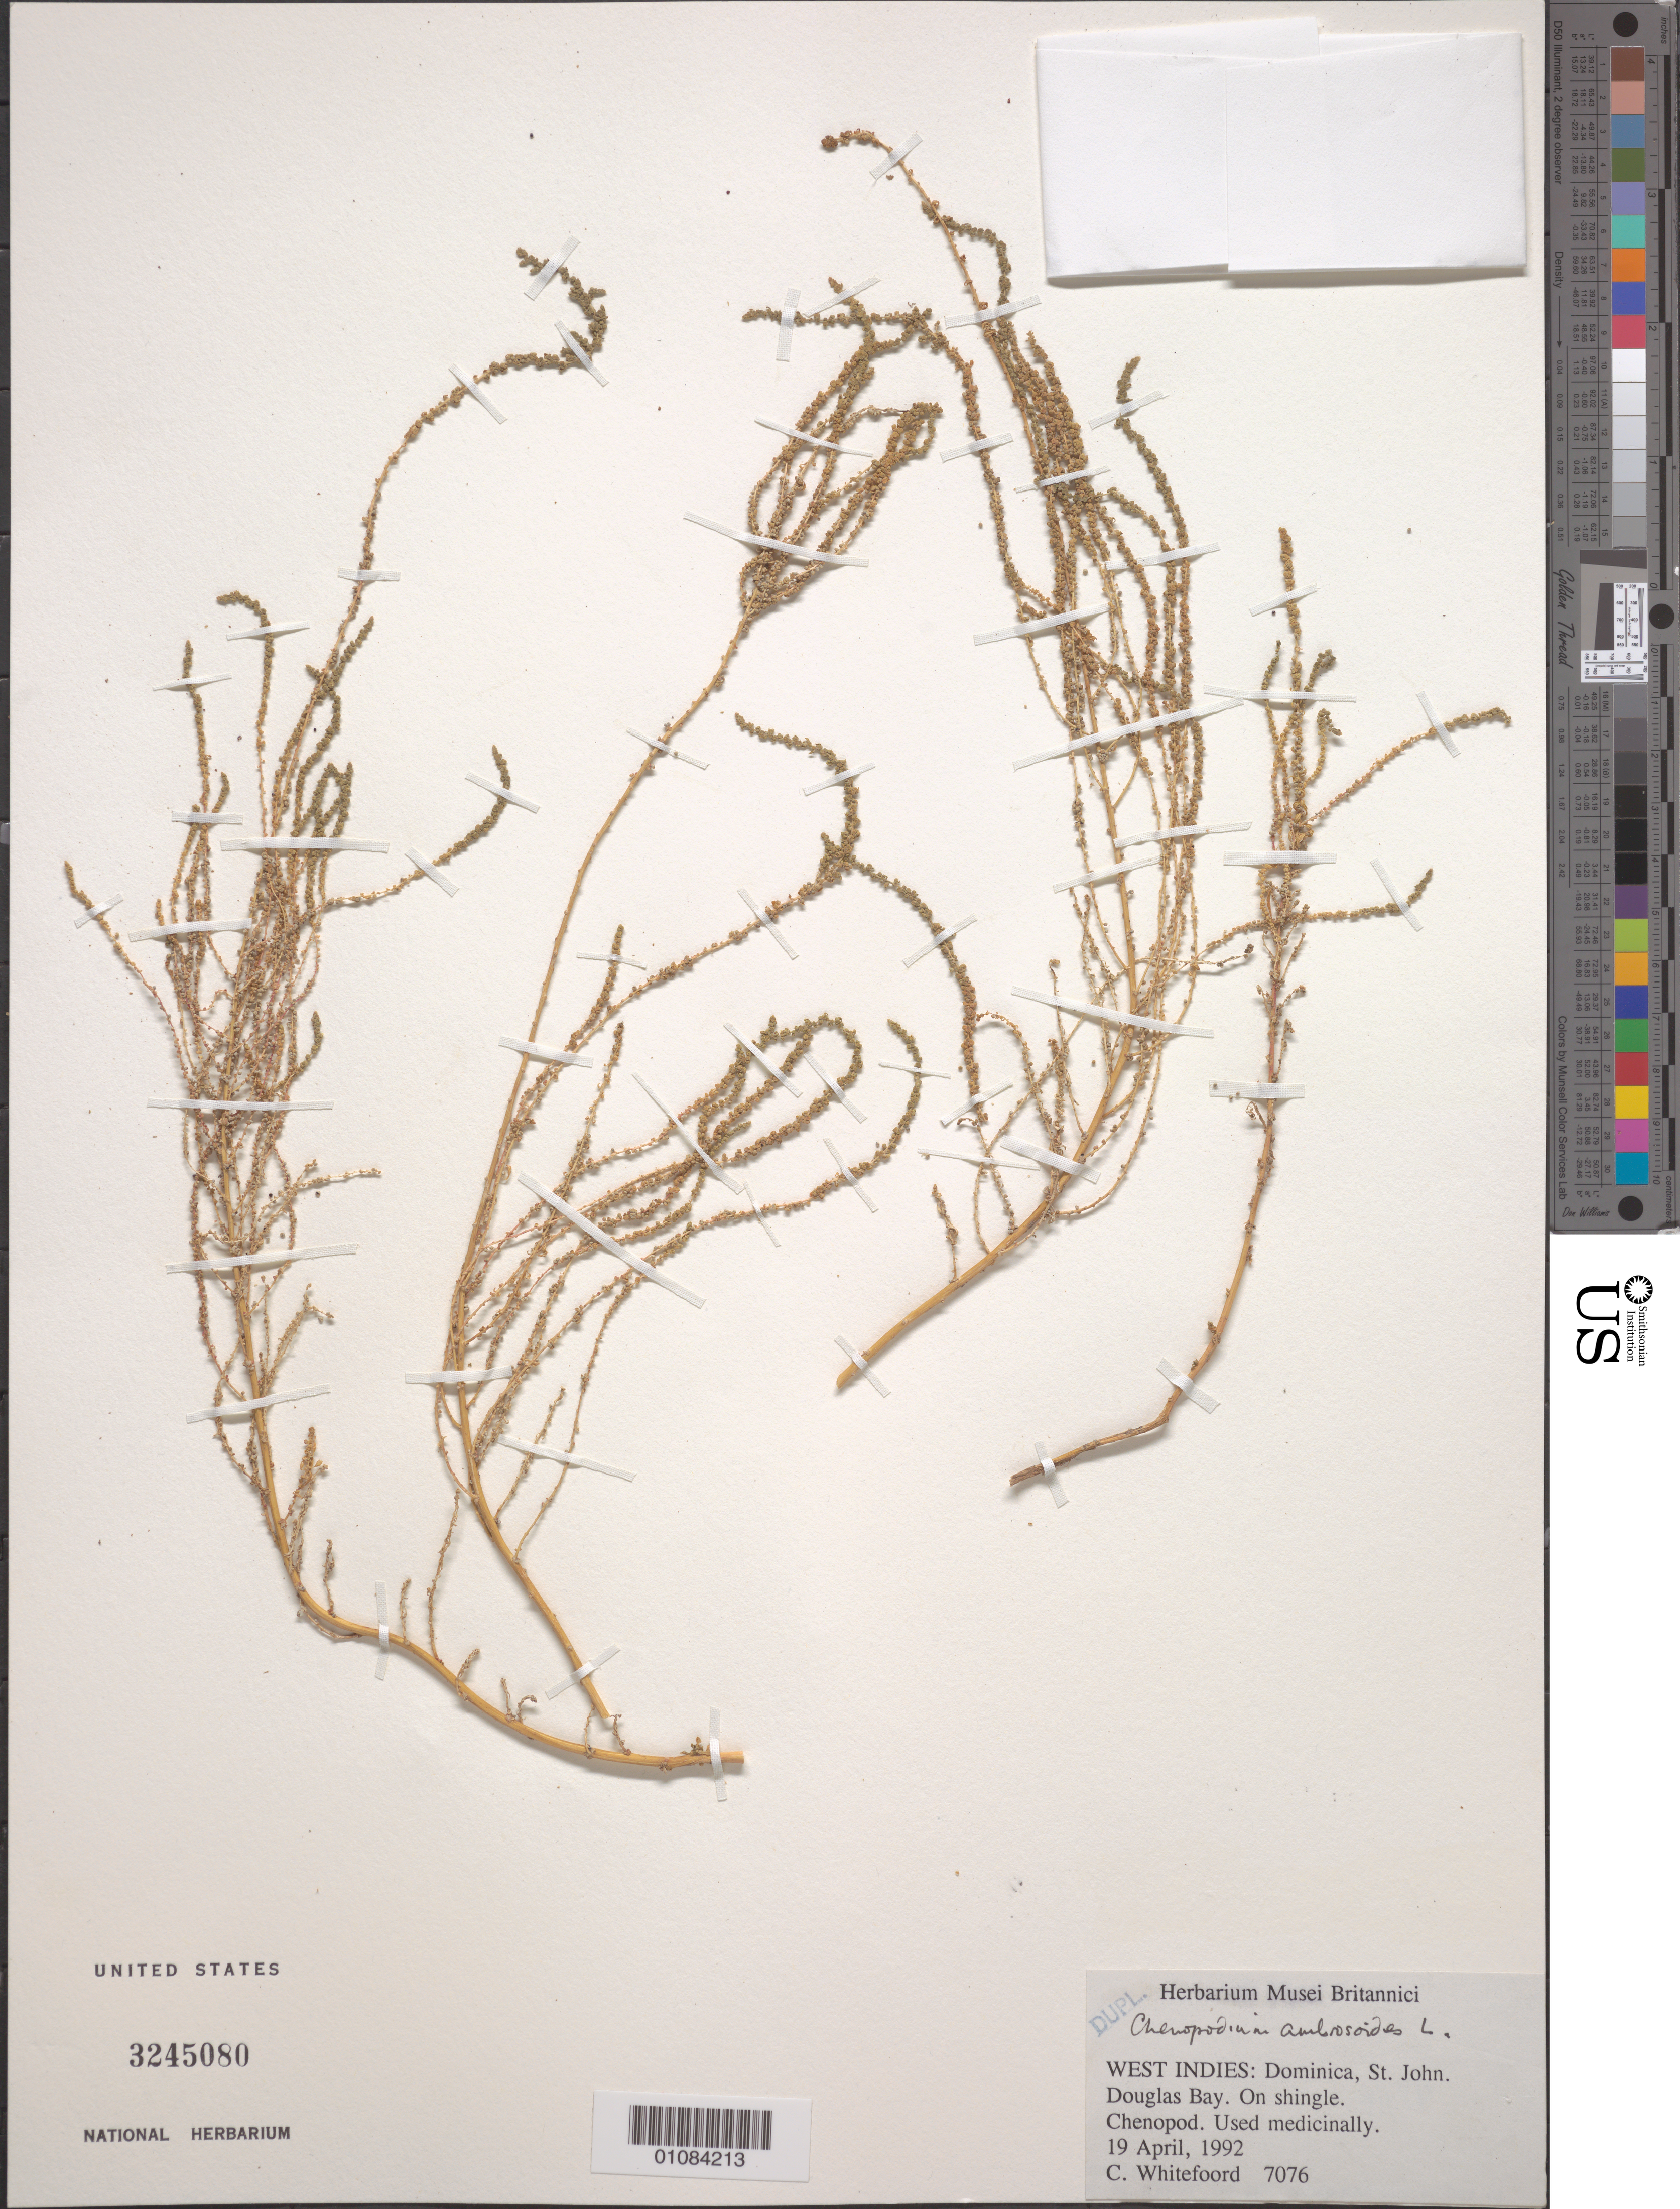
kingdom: Plantae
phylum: Tracheophyta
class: Magnoliopsida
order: Caryophyllales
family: Amaranthaceae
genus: Chenopodium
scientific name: Chenopodium ambrosioides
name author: L.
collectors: C. Whitefoord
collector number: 7076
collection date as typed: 19 Apr 1992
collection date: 1992-04-19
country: Dominica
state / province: St. John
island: Dominica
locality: Douglas Bay.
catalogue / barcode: US 3245080